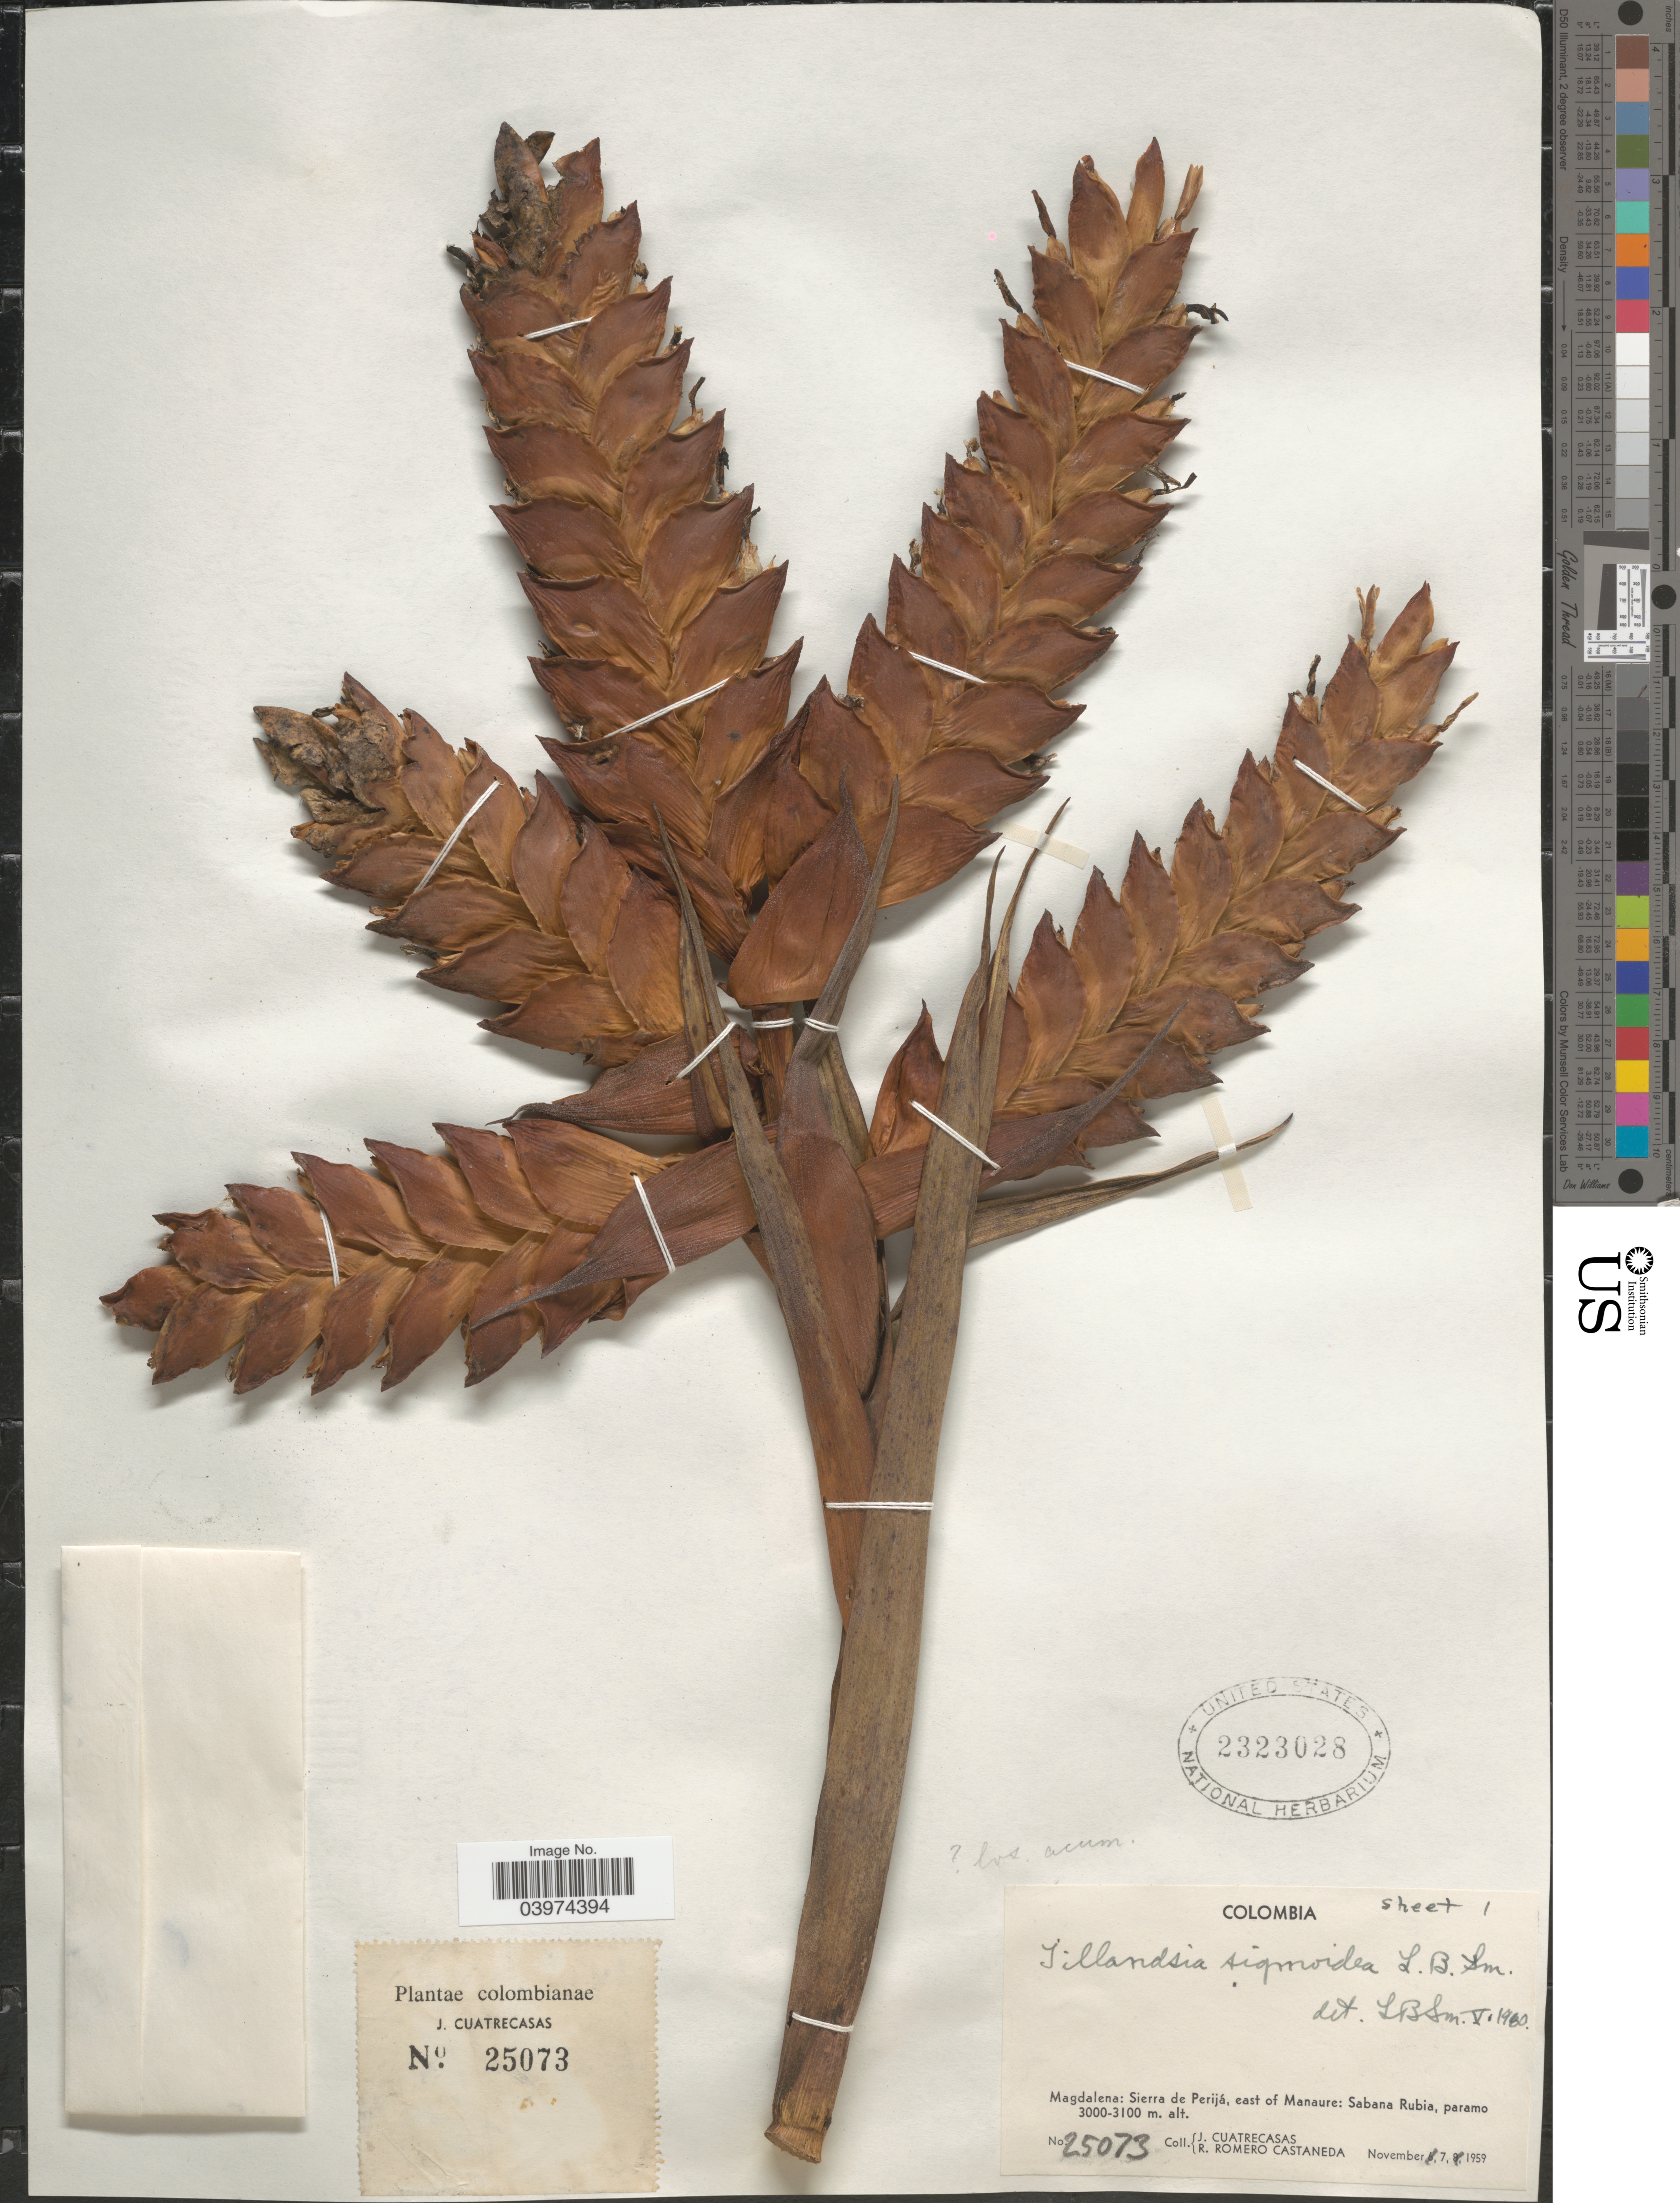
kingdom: Plantae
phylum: Tracheophyta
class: Liliopsida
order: Poales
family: Bromeliaceae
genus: Tillandsia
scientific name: Tillandsia sigmoidea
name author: L.B. Sm.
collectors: J. Cuatrecasas & R. Romero Castañeda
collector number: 25073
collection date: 1959-11-07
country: Colombia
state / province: Magdalena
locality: Sierra de Perijá, east of Manaure: Sabana Rubia, paramo.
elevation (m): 3000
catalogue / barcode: US 2323028